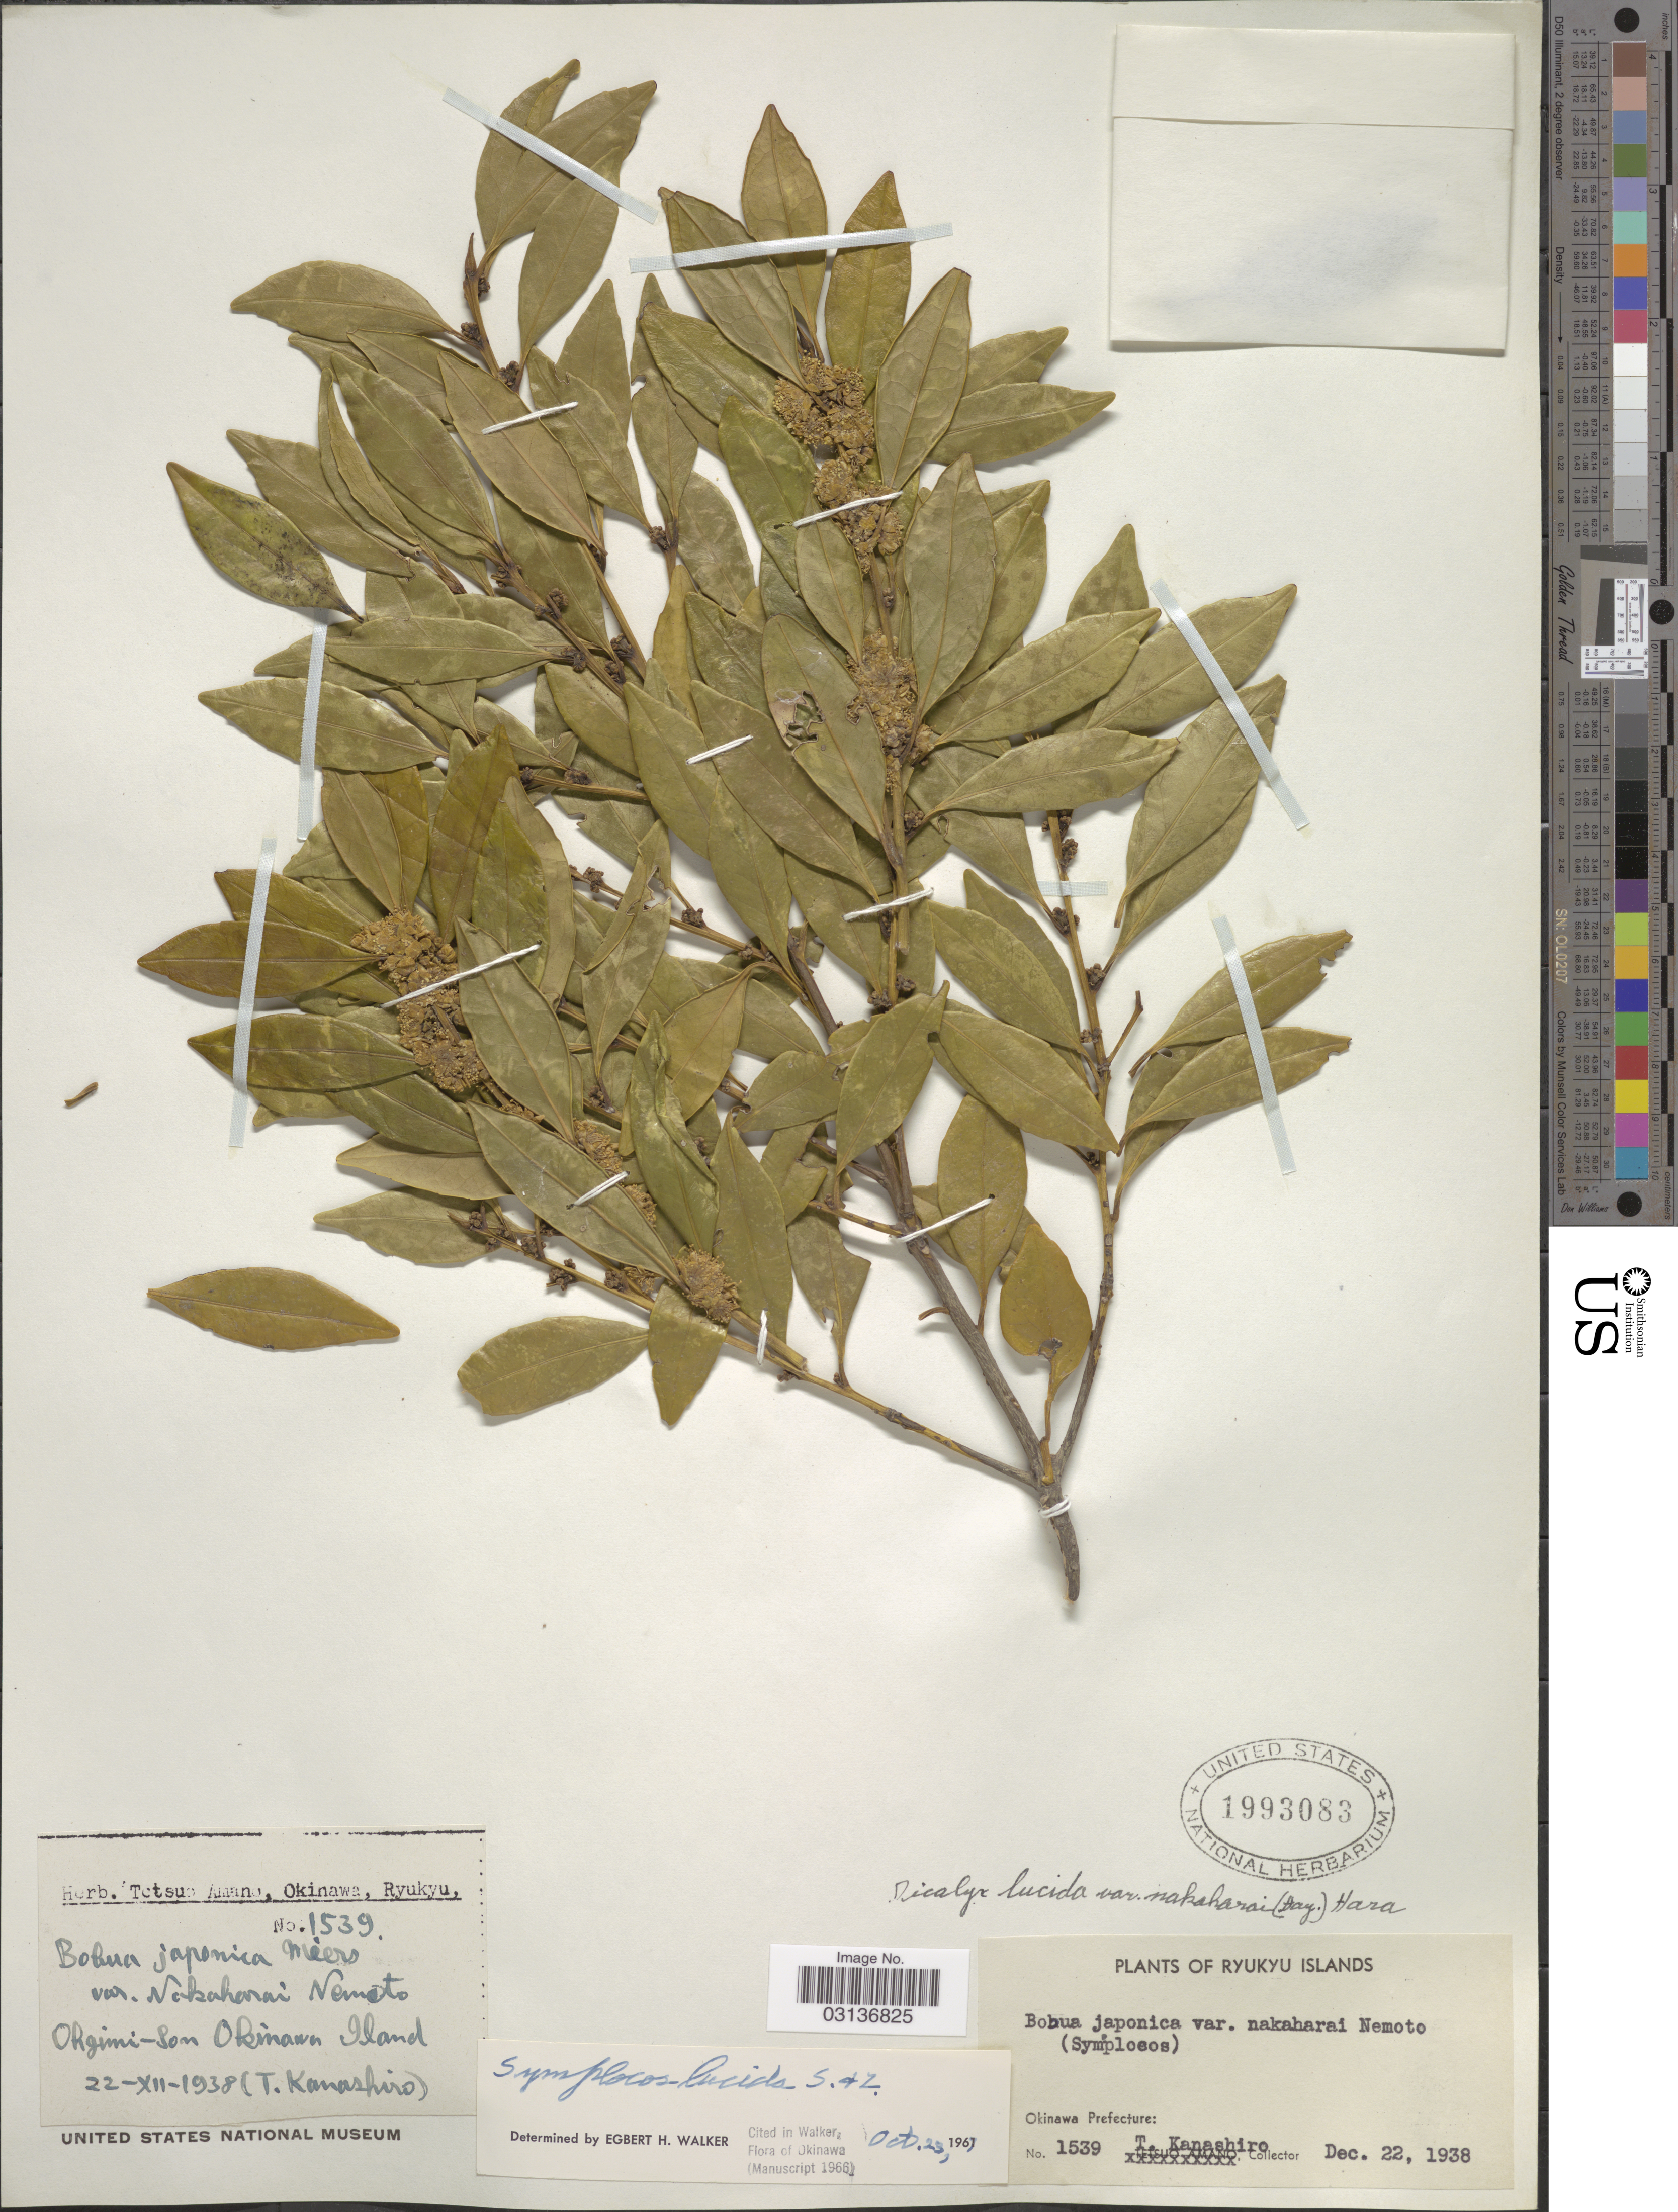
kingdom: Plantae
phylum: Tracheophyta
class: Magnoliopsida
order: Ericales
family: Symplocaceae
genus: Symplocos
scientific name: Symplocos lucida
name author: (Thurb.) Siebold & Zucc.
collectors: T. Kanashiro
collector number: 1539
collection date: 1938-12-22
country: Japan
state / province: Okinawa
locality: Ryukyu Islands. Okinawa Prefecture. Okinawa Island.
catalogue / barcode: US 1993083